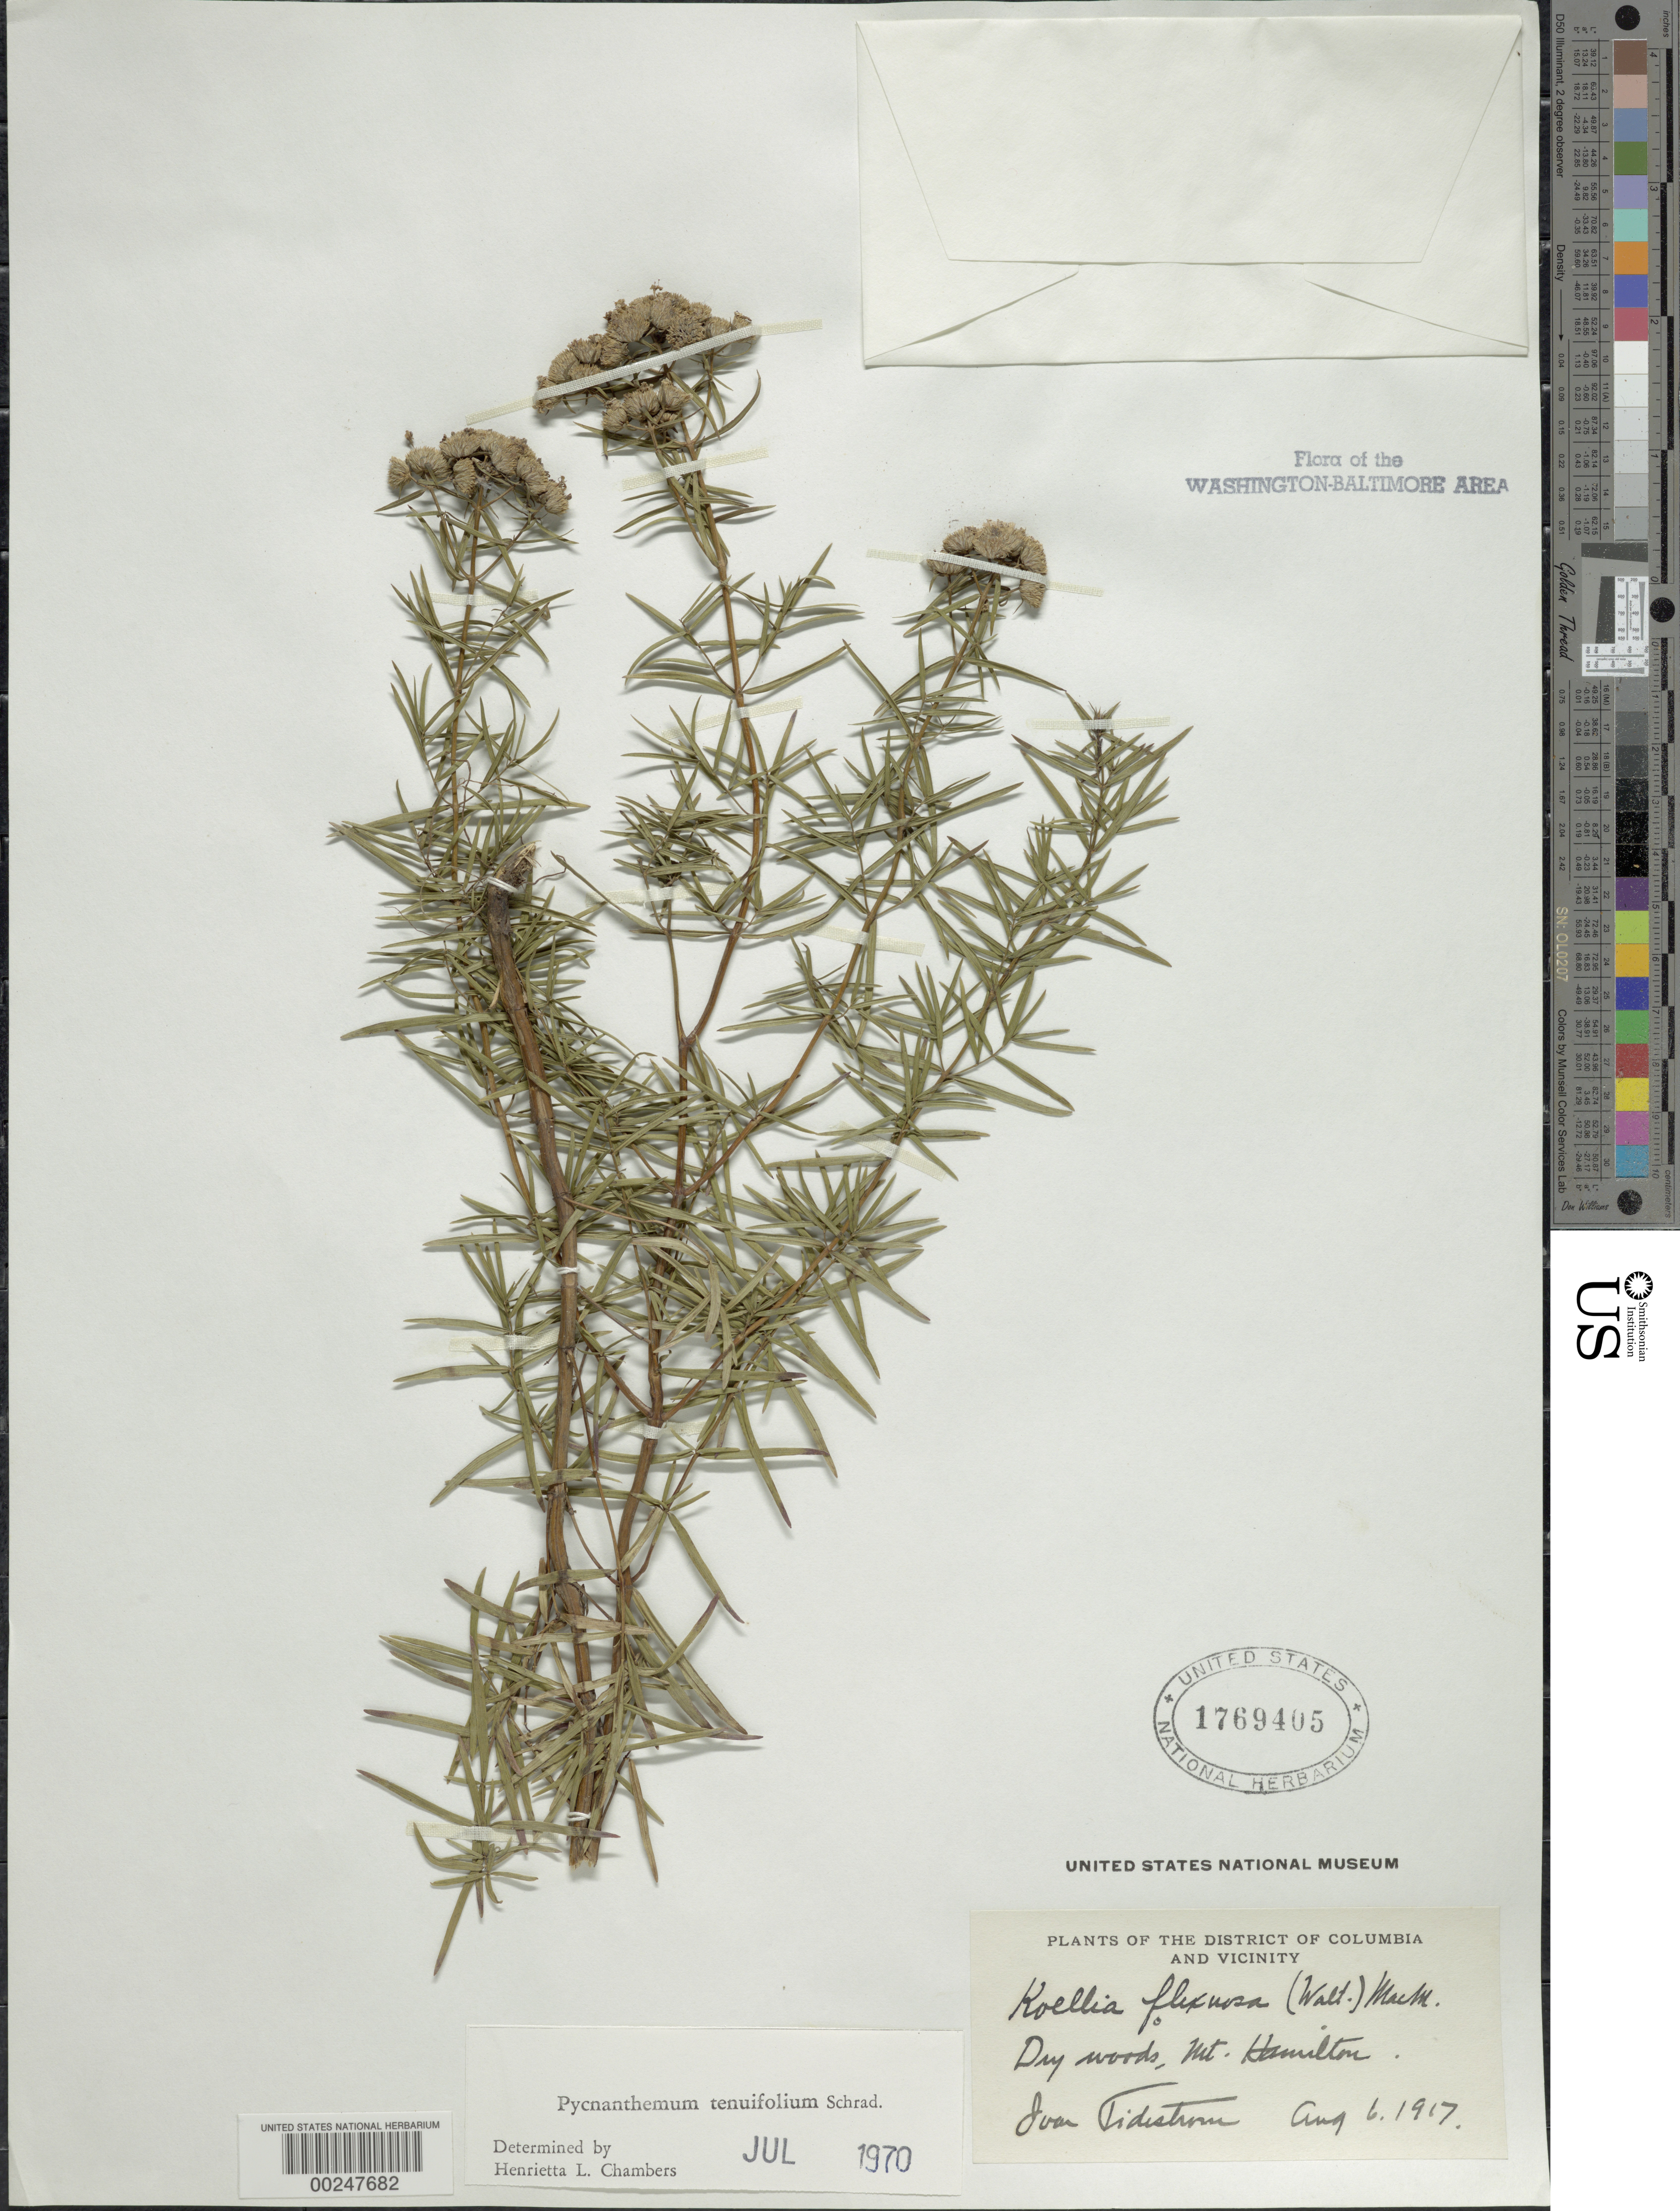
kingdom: Plantae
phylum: Tracheophyta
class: Magnoliopsida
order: Lamiales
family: Lamiaceae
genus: Pycnanthemum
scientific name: Pycnanthemum tenuifolium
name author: Schrad.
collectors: I. F. Tidestrom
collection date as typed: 06 Aug 1917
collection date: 1917-08-06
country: United States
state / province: District of Columbia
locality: Mt Hamilton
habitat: Dry woods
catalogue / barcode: US 1769405